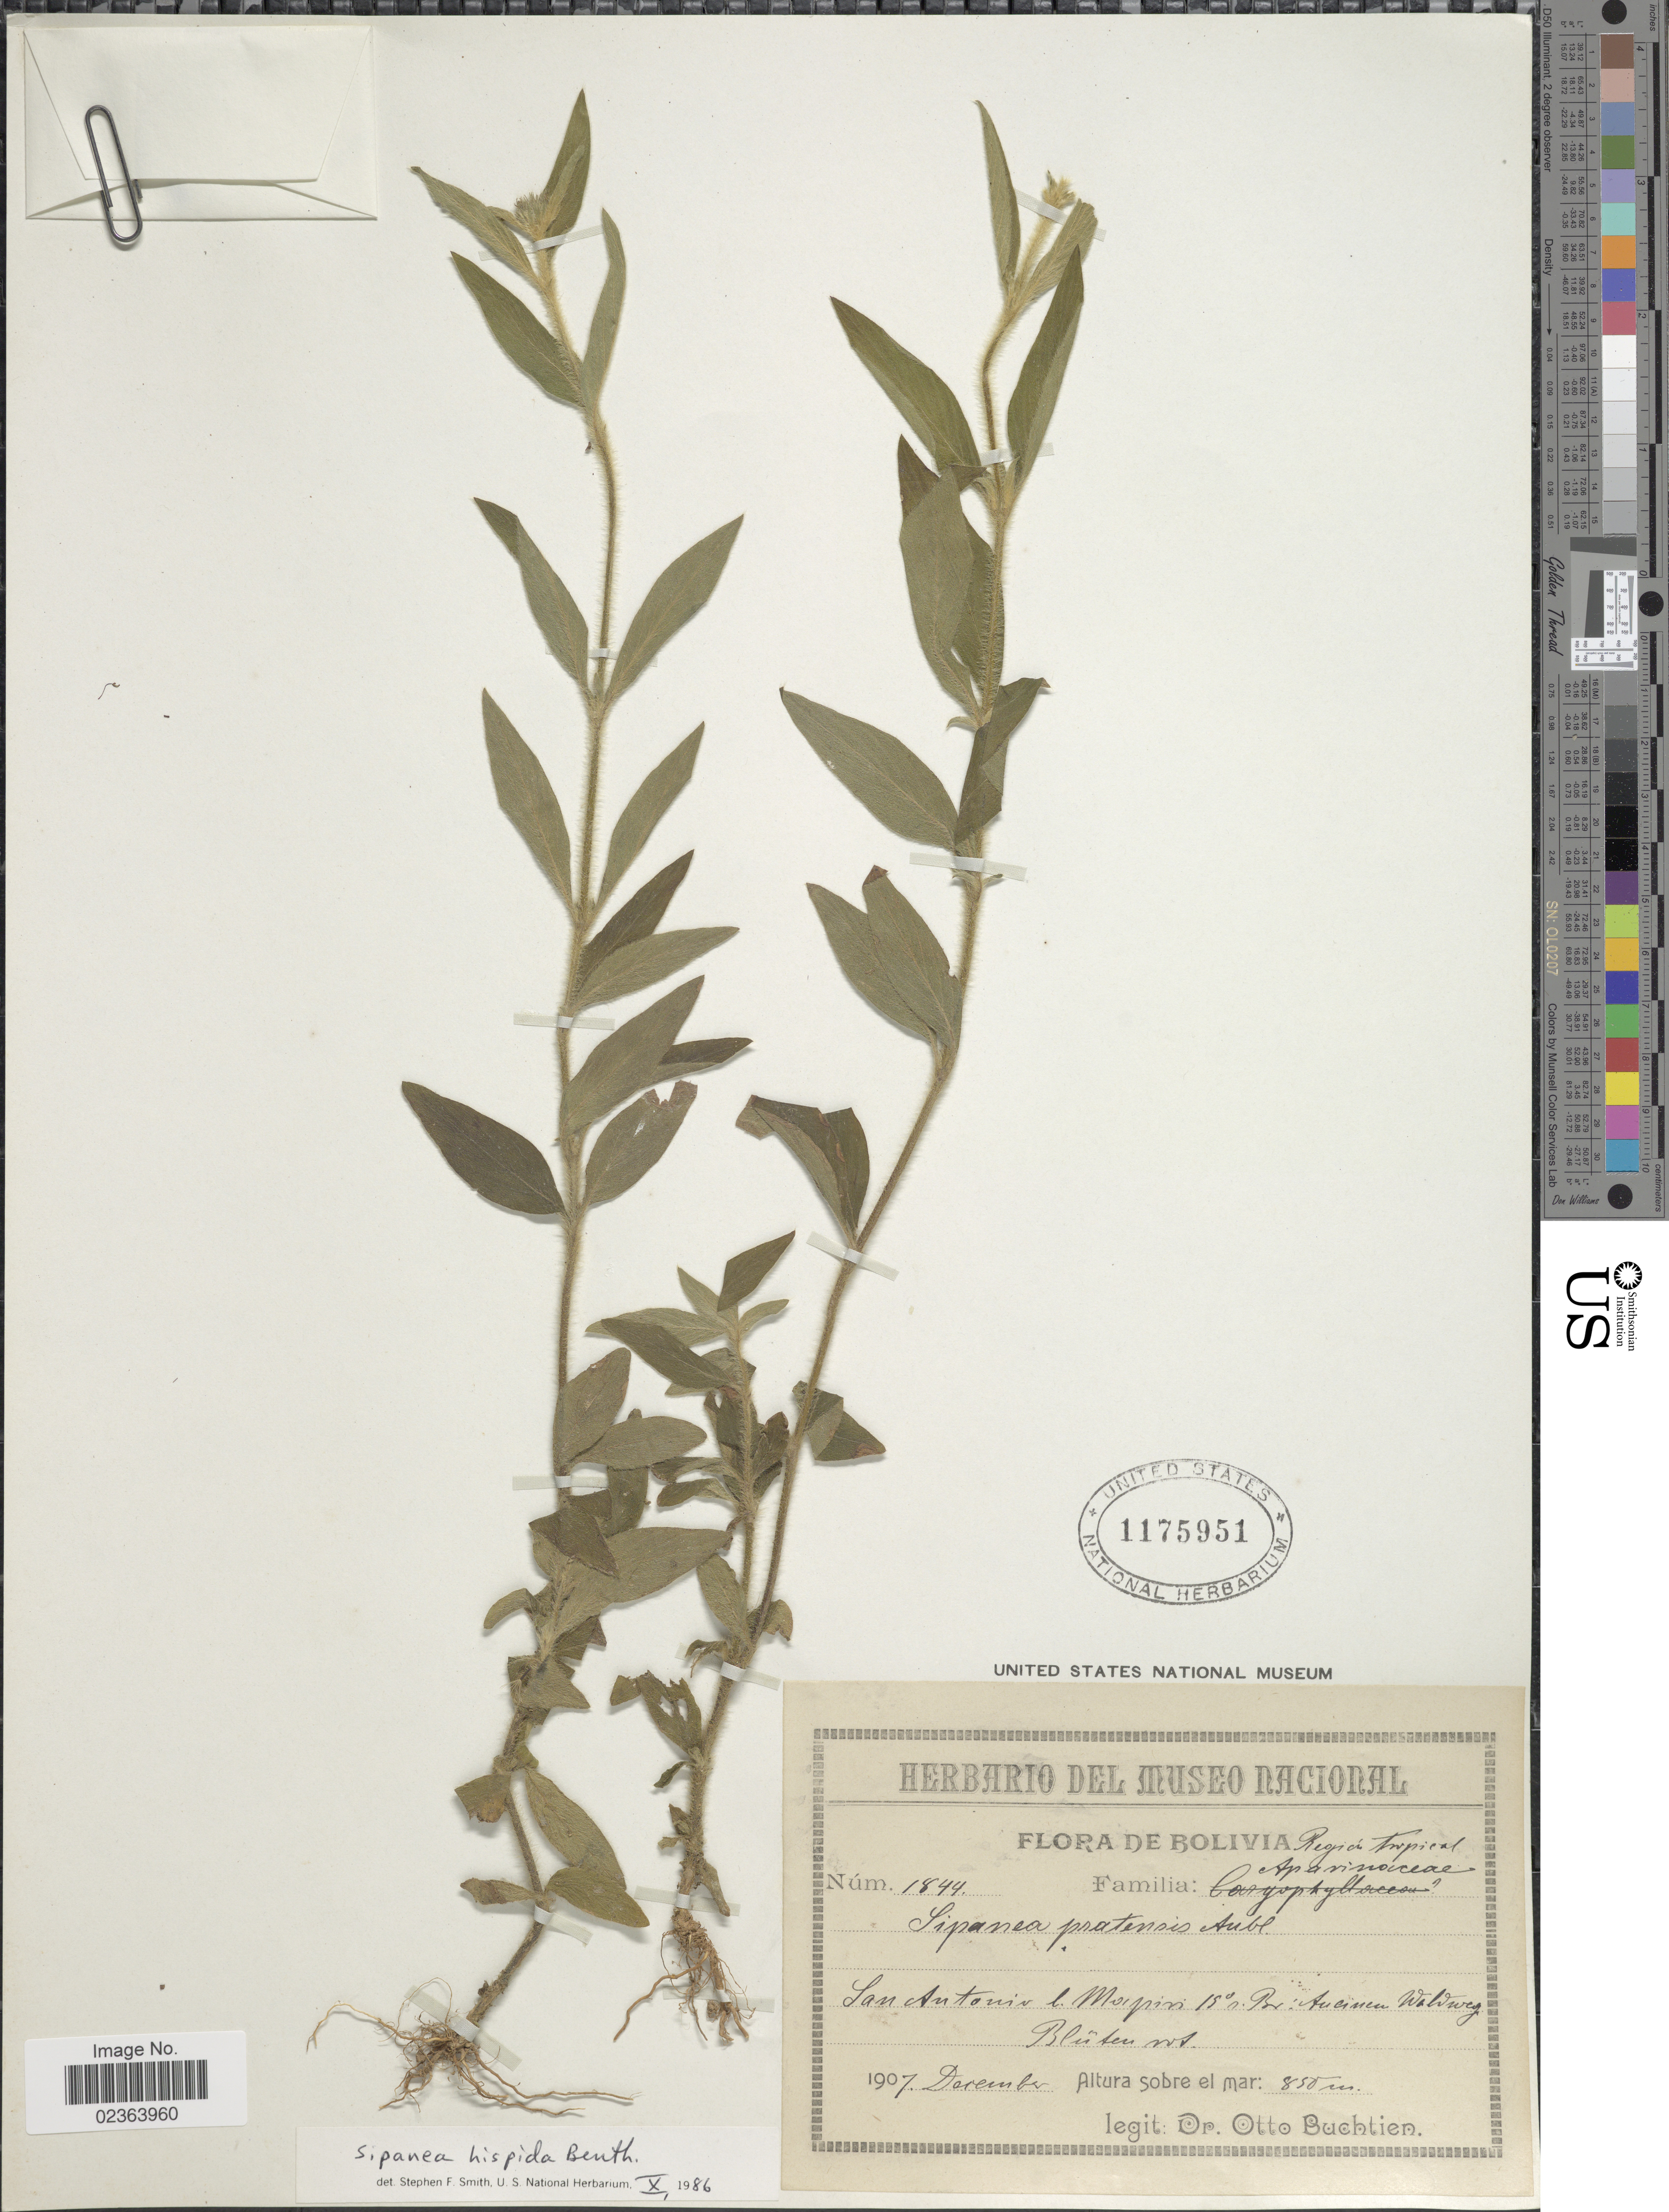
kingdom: Plantae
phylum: Tracheophyta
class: Magnoliopsida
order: Gentianales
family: Rubiaceae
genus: Sipanea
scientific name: Sipanea hispida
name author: Benth. ex Wernham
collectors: O. Buchtien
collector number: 1844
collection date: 1907-12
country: Bolivia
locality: San Antonio l. Mapiri 15°s. Br.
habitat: Waldwege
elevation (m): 850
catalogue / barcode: US 1175951